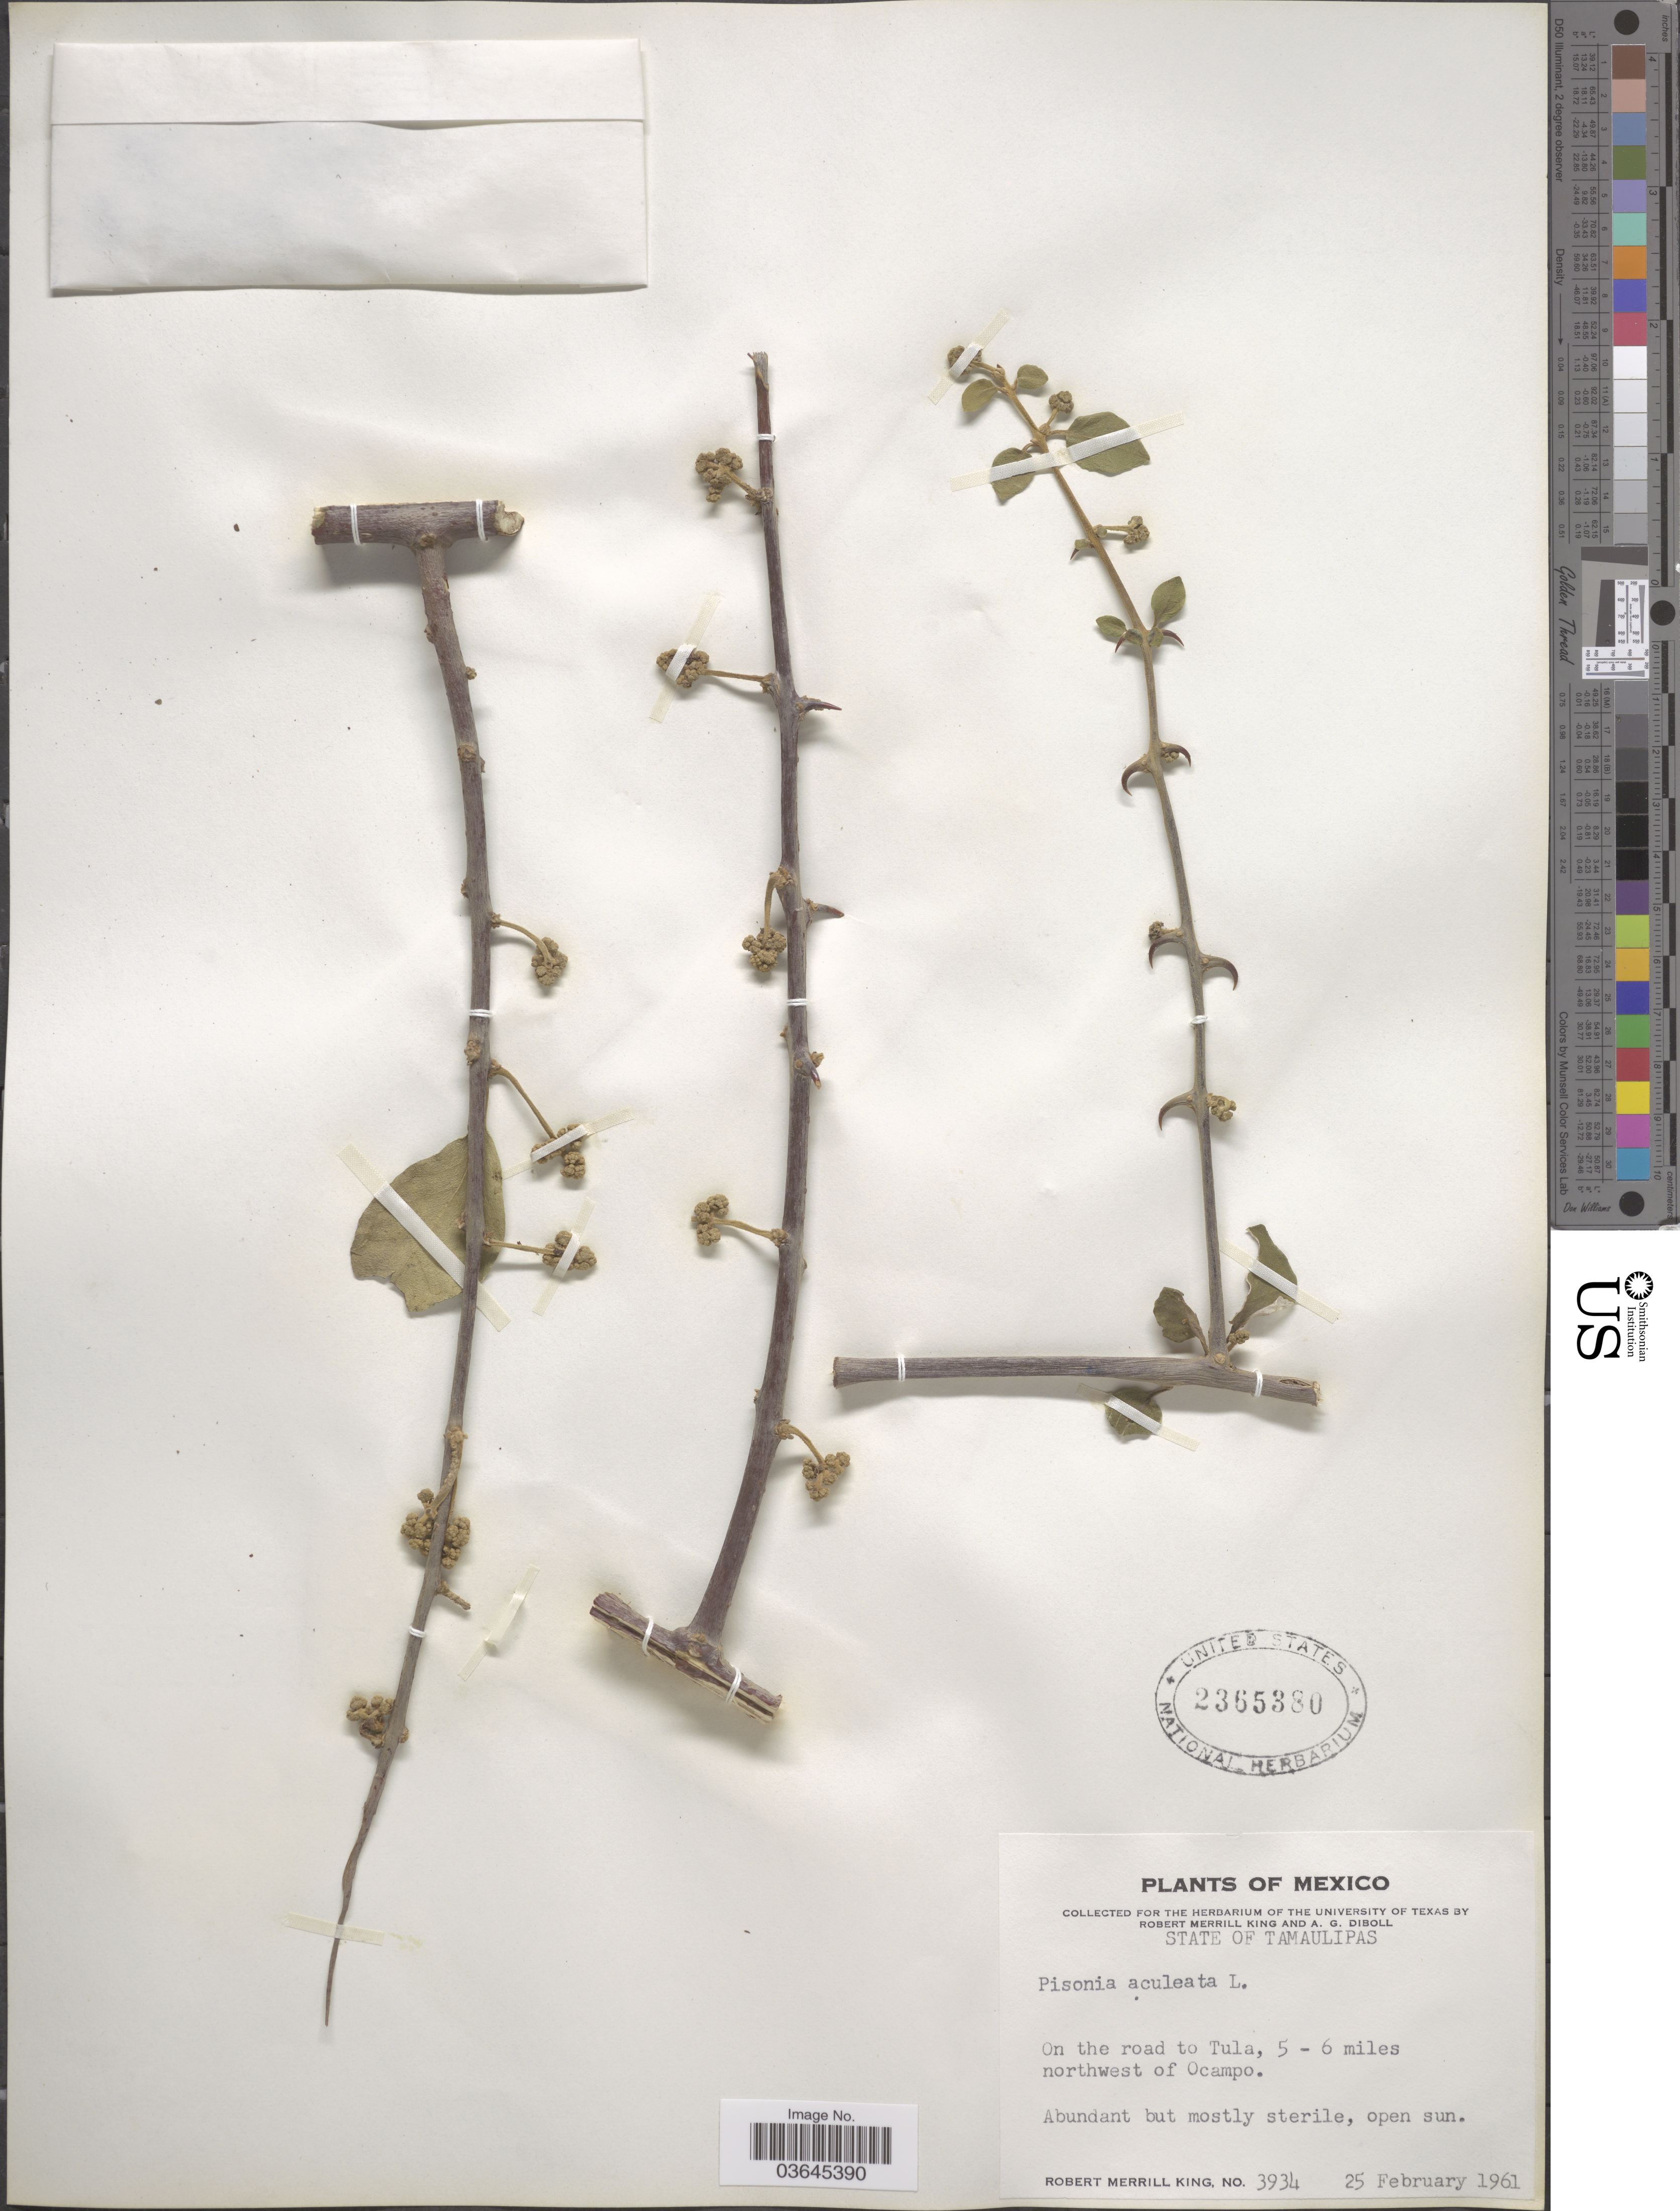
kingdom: Plantae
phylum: Tracheophyta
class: Magnoliopsida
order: Caryophyllales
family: Nyctaginaceae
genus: Pisonia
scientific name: Pisonia aculeata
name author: L.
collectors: R. M. King & A. Diboll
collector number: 3934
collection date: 1961-02-25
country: Mexico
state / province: Tamaulipas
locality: On the road to Tula, 5 - 6 miles northwest of Ocampo.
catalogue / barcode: US 2365380